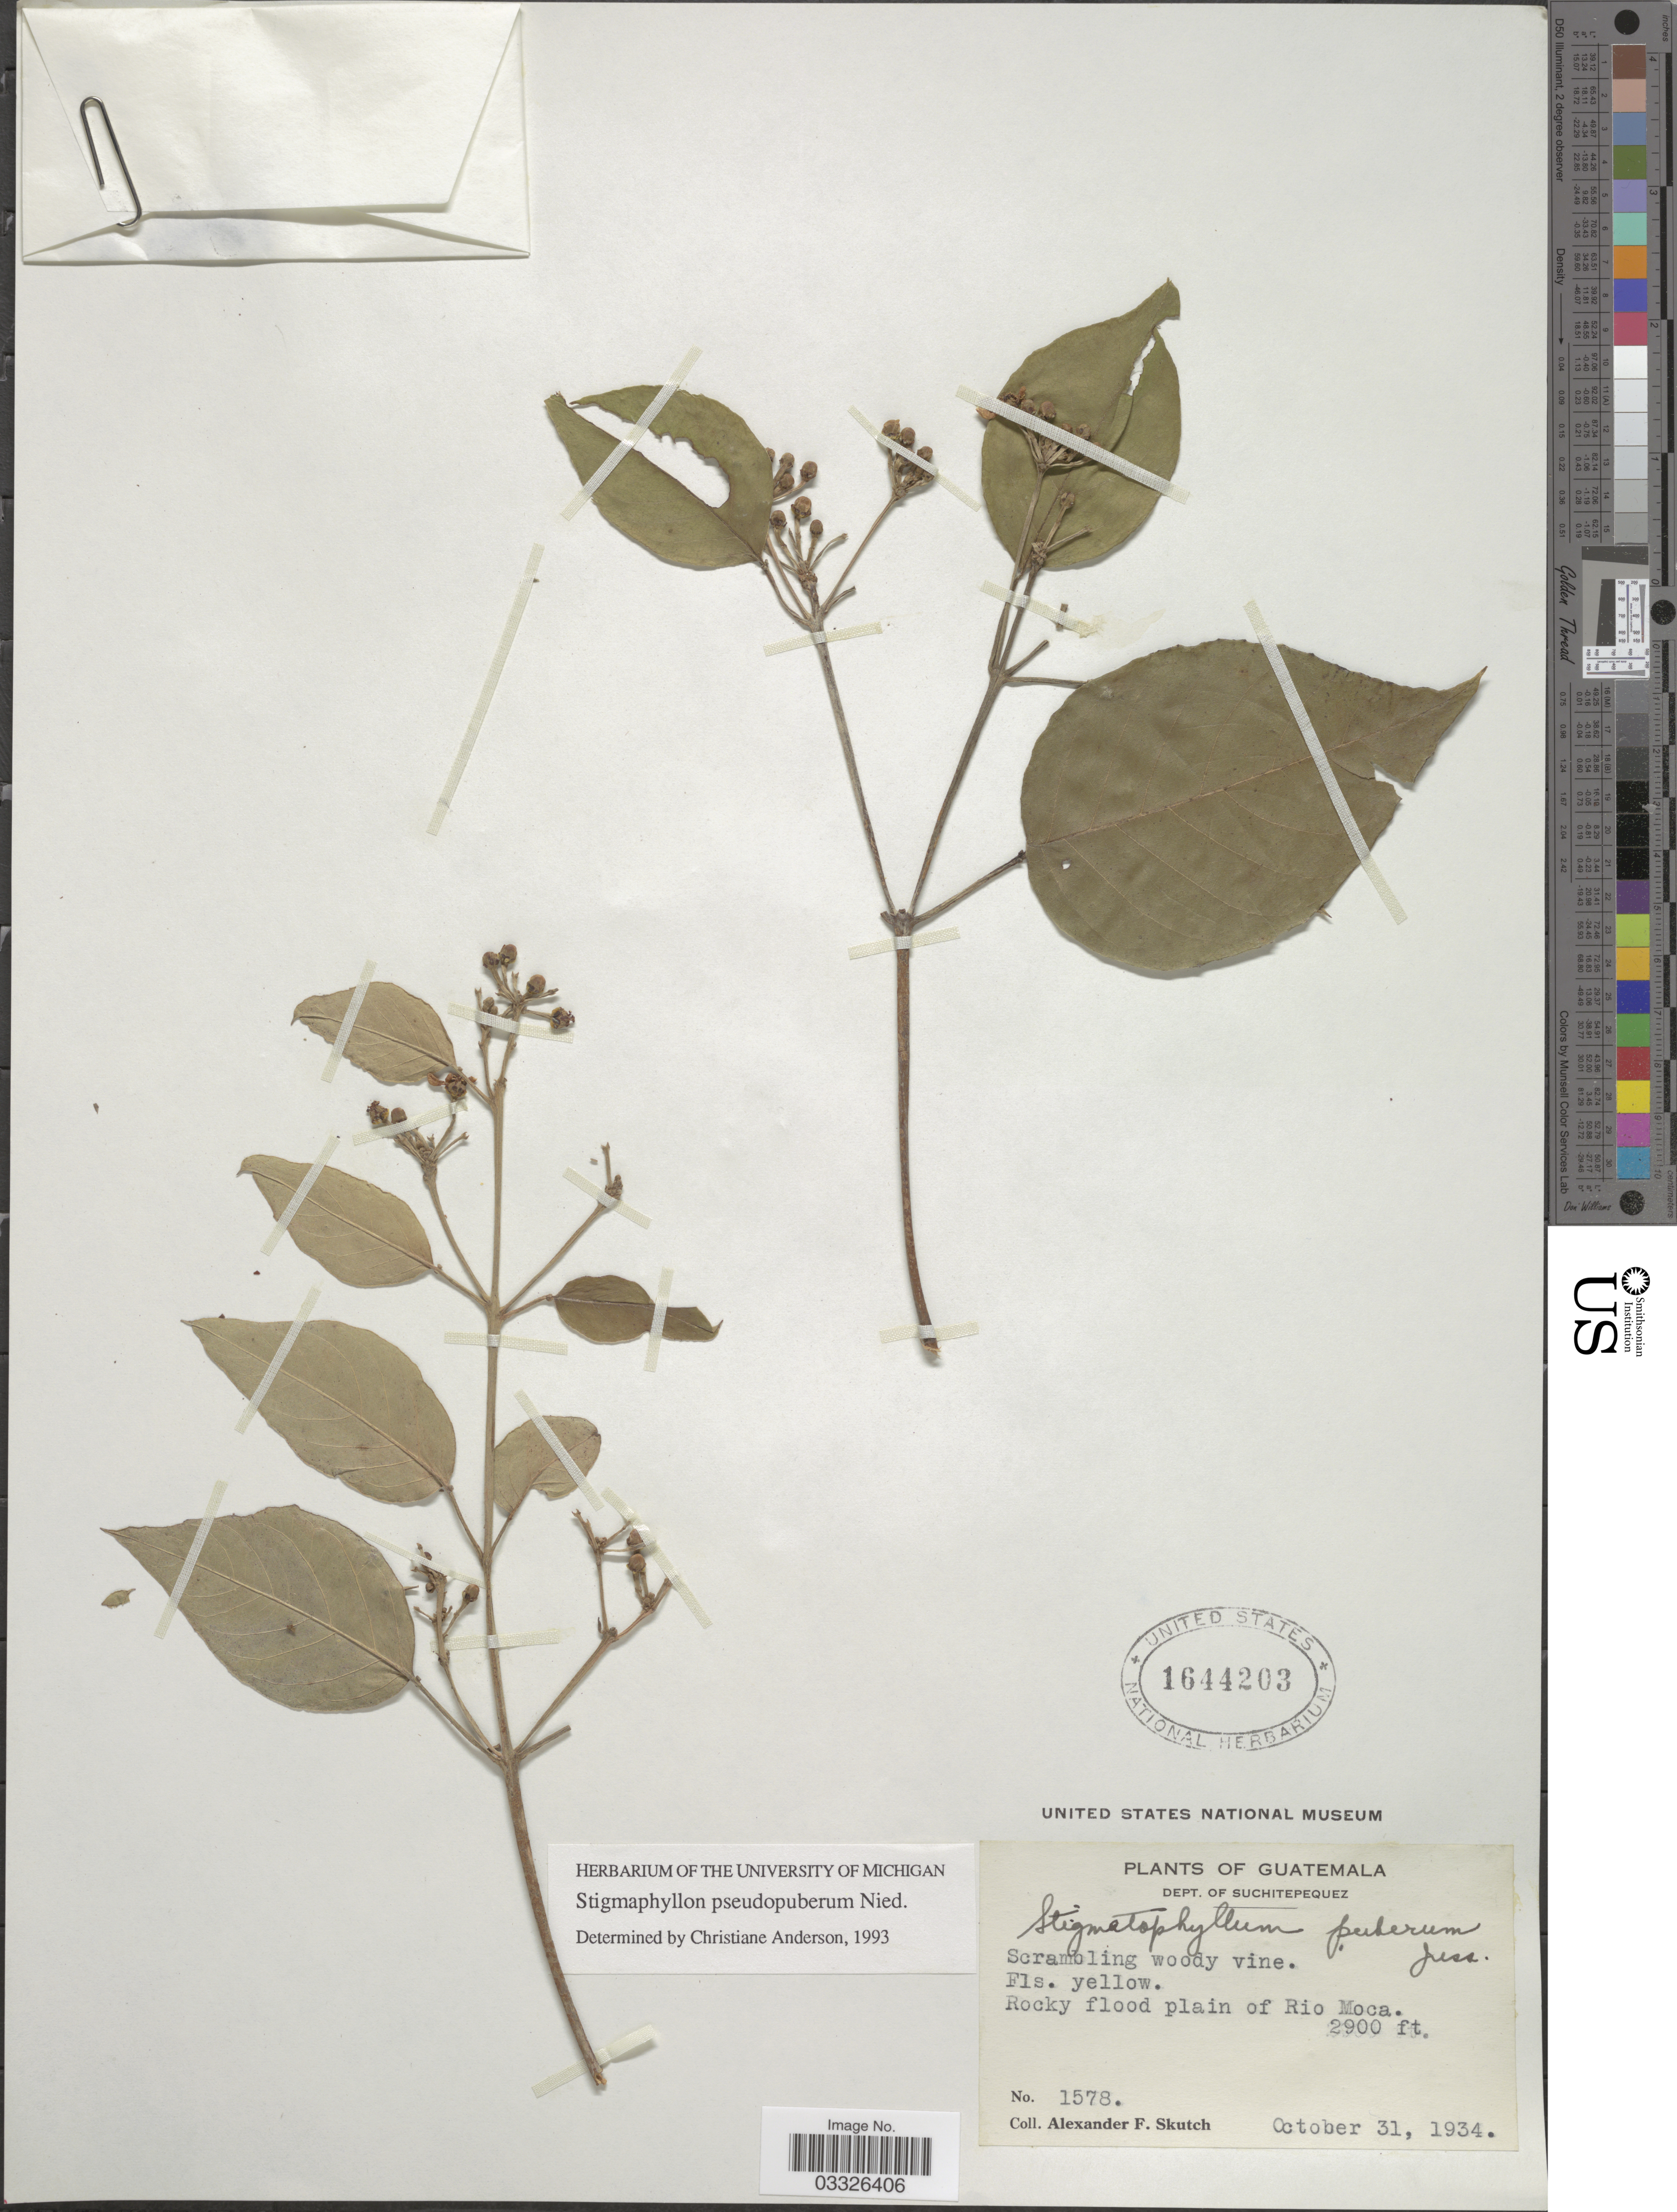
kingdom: Plantae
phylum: Tracheophyta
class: Magnoliopsida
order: Malpighiales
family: Malpighiaceae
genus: Stigmaphyllon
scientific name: Stigmaphyllon pseudopuberum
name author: Nied.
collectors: A. F. Skutch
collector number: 1578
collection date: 1934-10-31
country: Guatemala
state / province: Suchitepéquez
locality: Dept. of Suchitepequez. Rocky flood plain of Rio Moca.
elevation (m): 884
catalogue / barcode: US 1644203